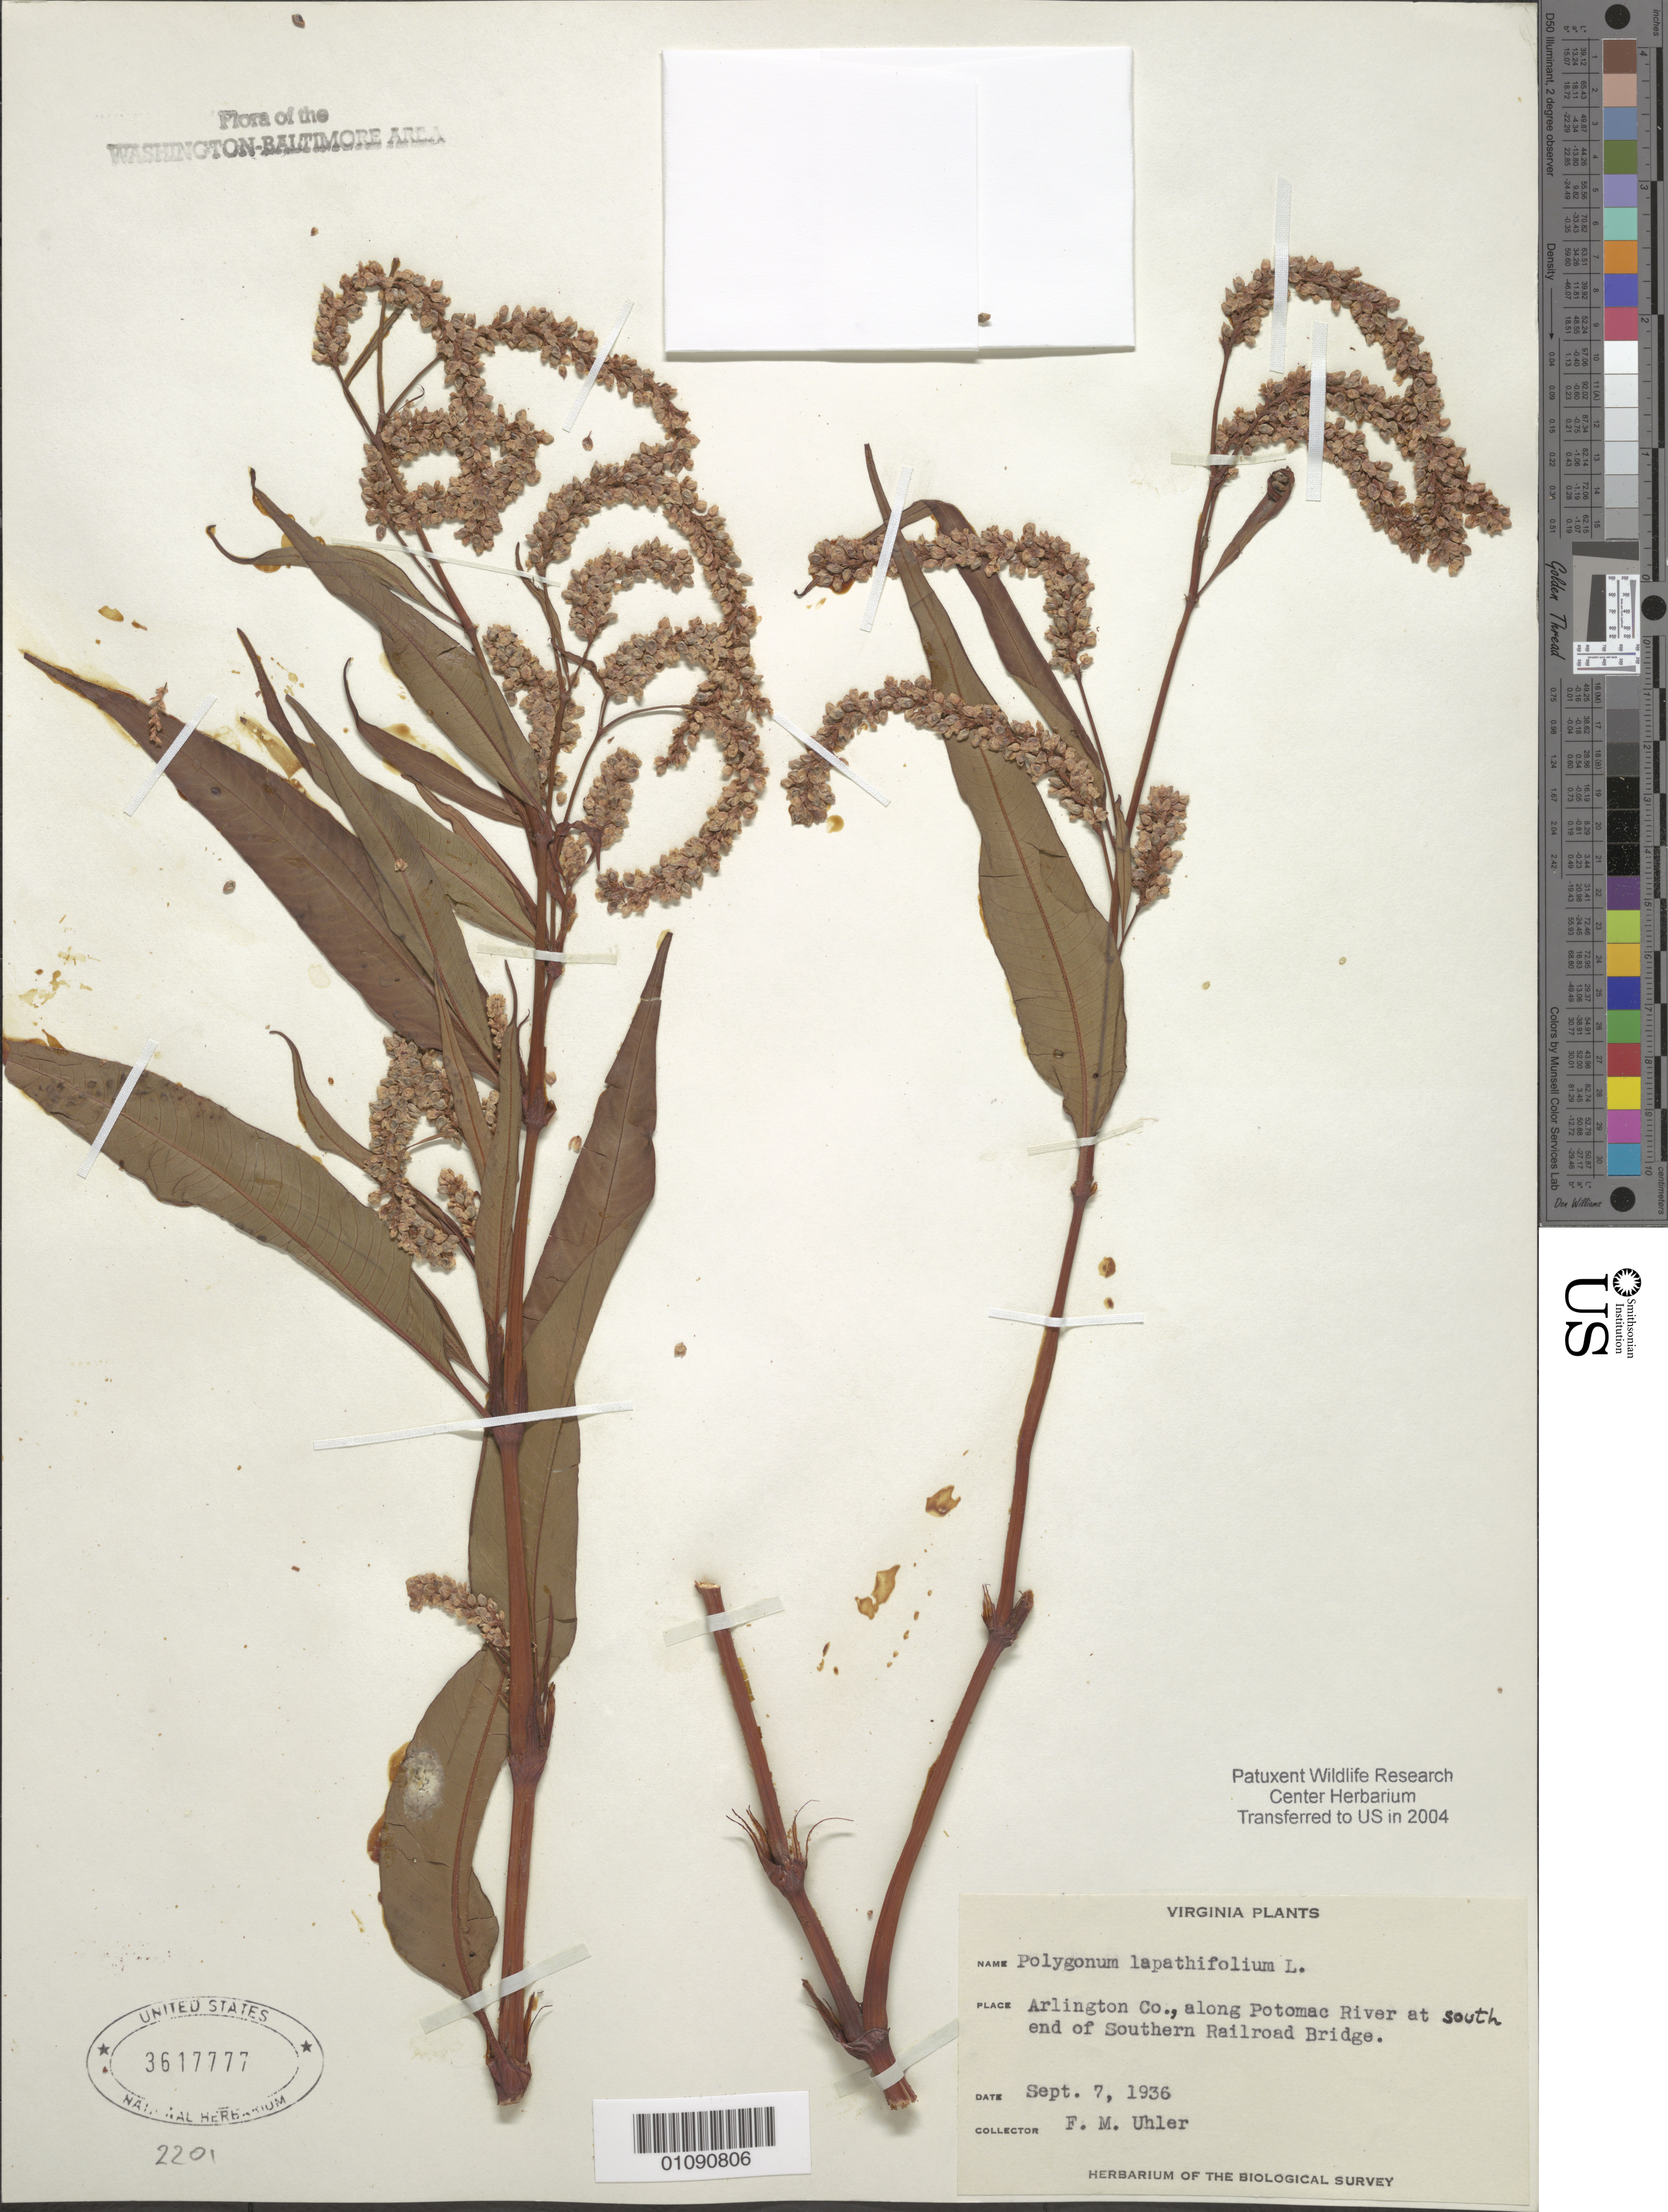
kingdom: Plantae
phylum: Tracheophyta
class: Magnoliopsida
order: Caryophyllales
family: Polygonaceae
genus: Polygonum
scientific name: Polygonum lapathifolium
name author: L.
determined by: Atha, D. E.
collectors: F. M. Uhler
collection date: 1936-09-07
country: United States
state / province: Virginia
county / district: Arlington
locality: Along Potomac River at S. end of Southern Railroad Bridge.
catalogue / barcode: US 3617777